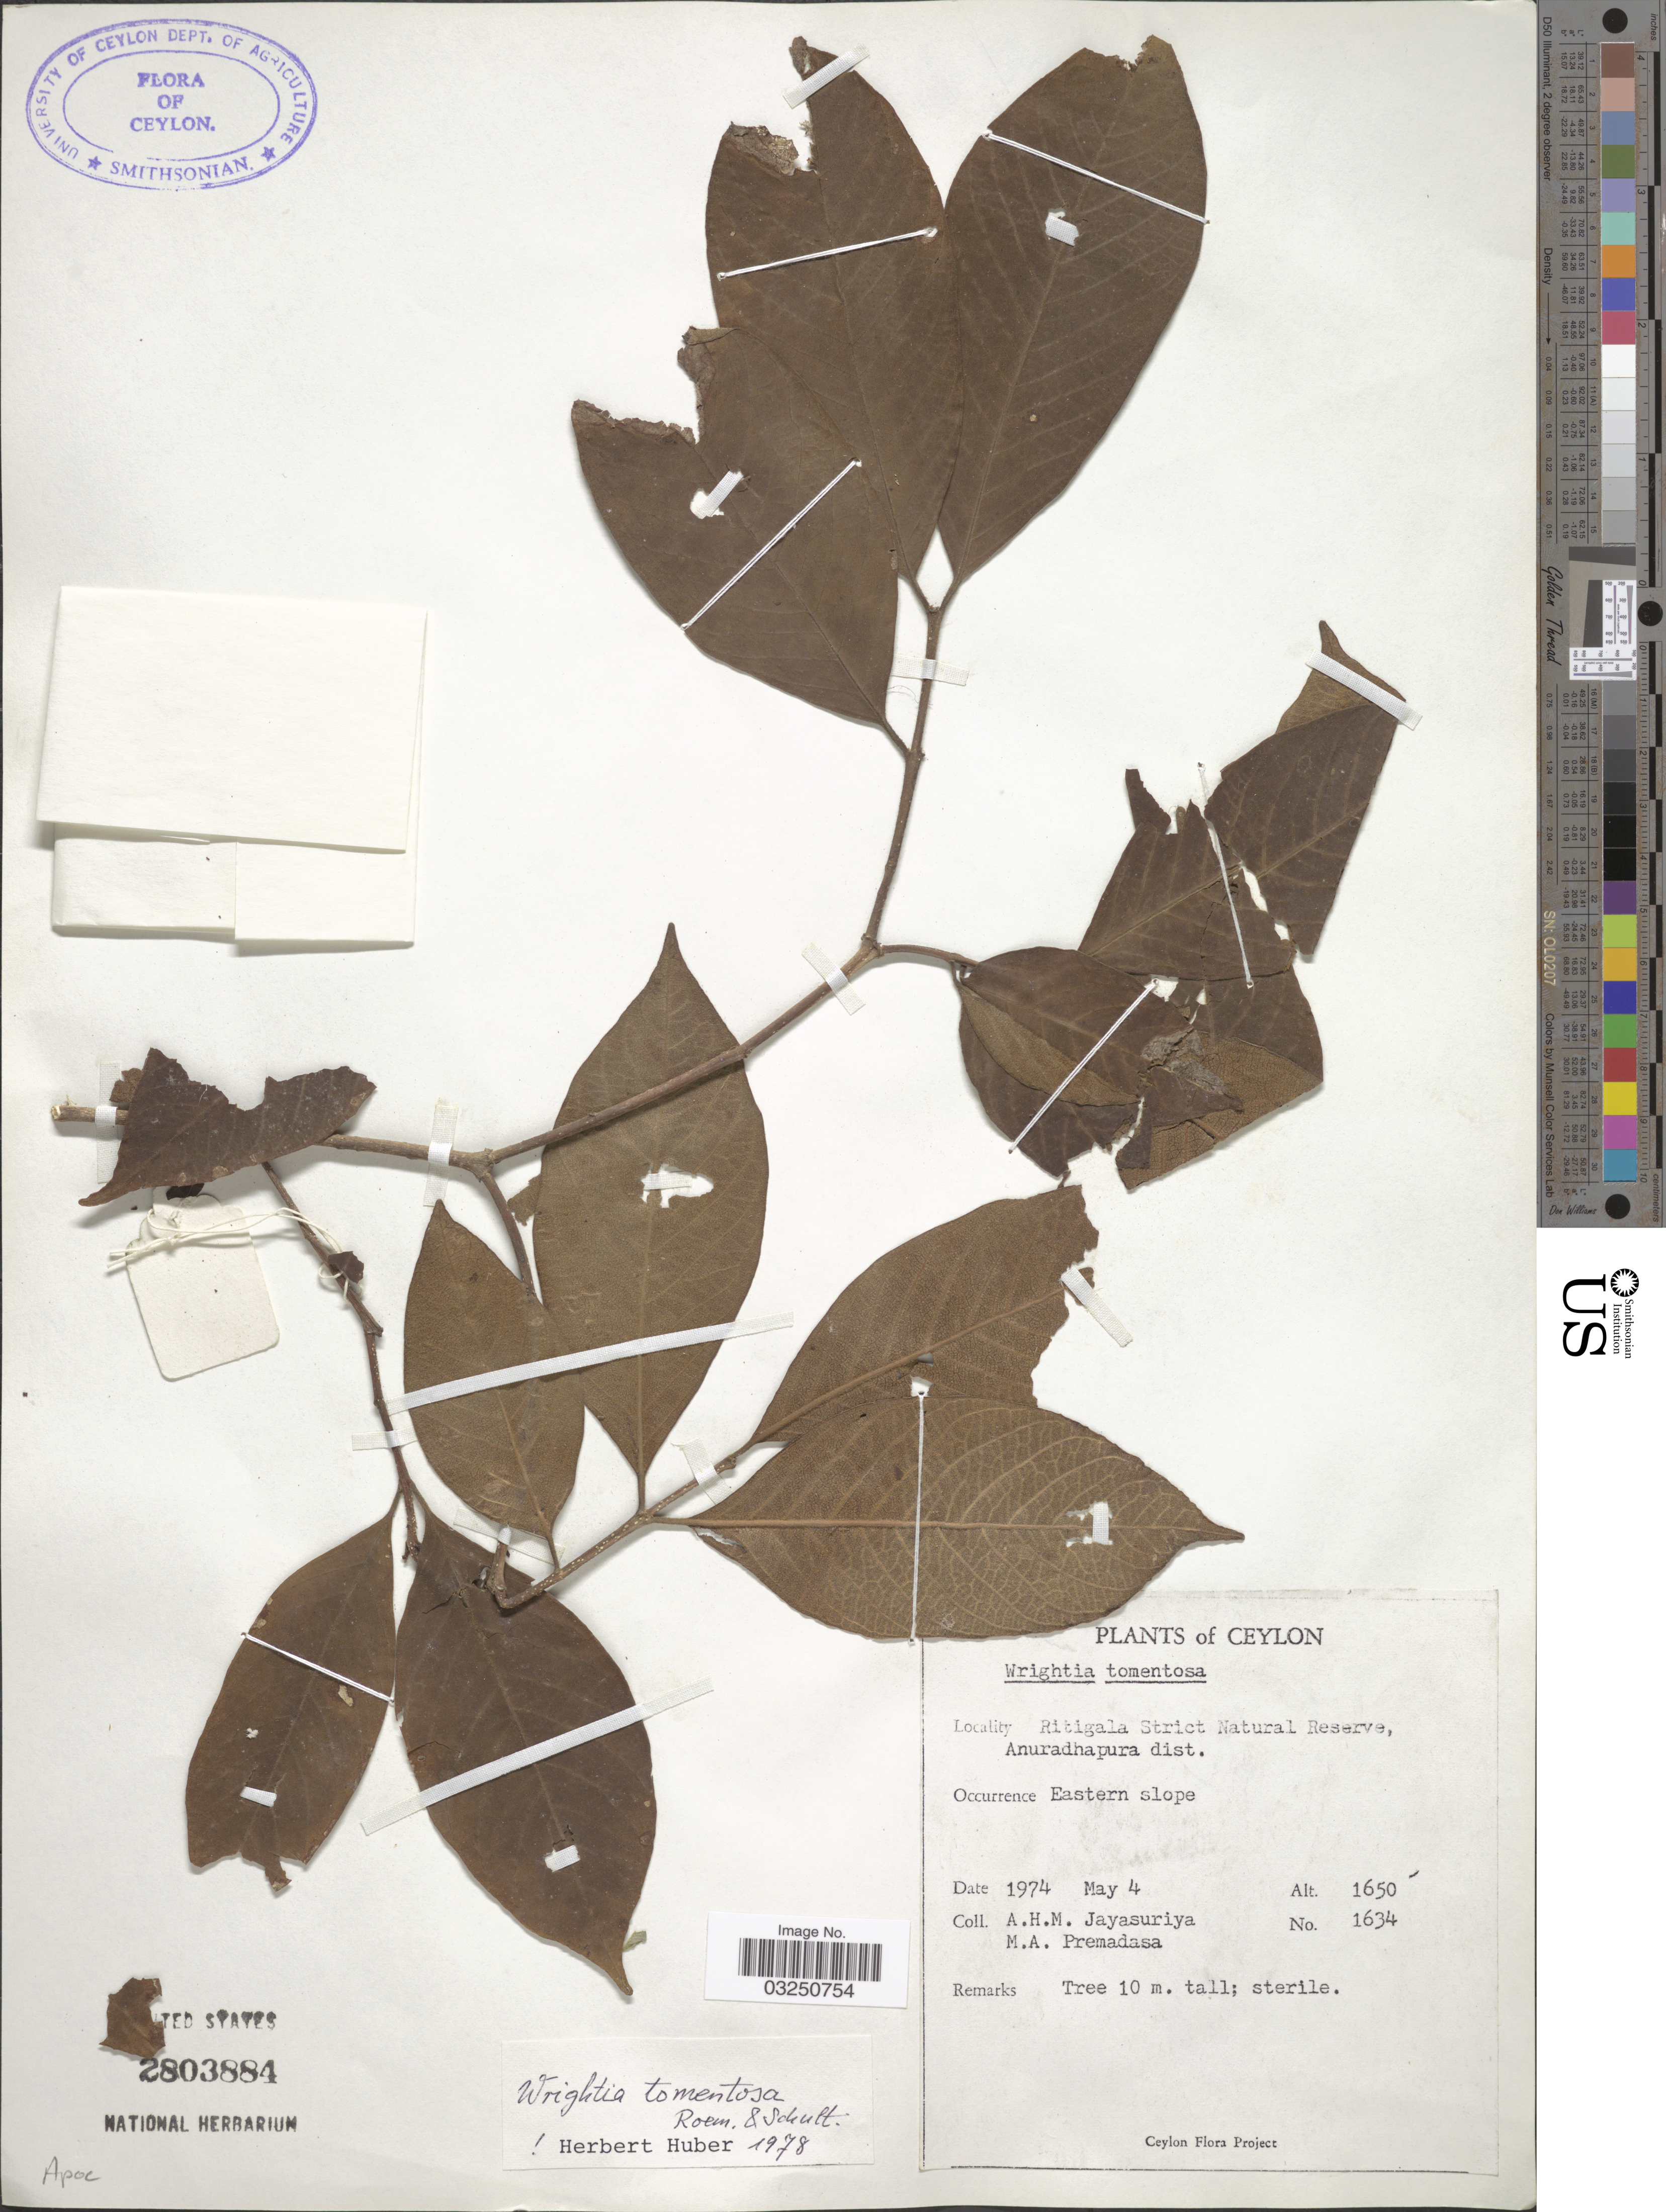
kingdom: Plantae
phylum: Tracheophyta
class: Magnoliopsida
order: Gentianales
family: Apocynaceae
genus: Wrightia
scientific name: Wrightia tomentosa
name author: Roem. & Schult.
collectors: A. H. Jayasuriya & M. Premadasa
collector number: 1634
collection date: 1974-05-04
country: Sri Lanka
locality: Ceylon. Ritigala Strict Natural Reserve, Anuradhapura dist.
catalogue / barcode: US 2803884